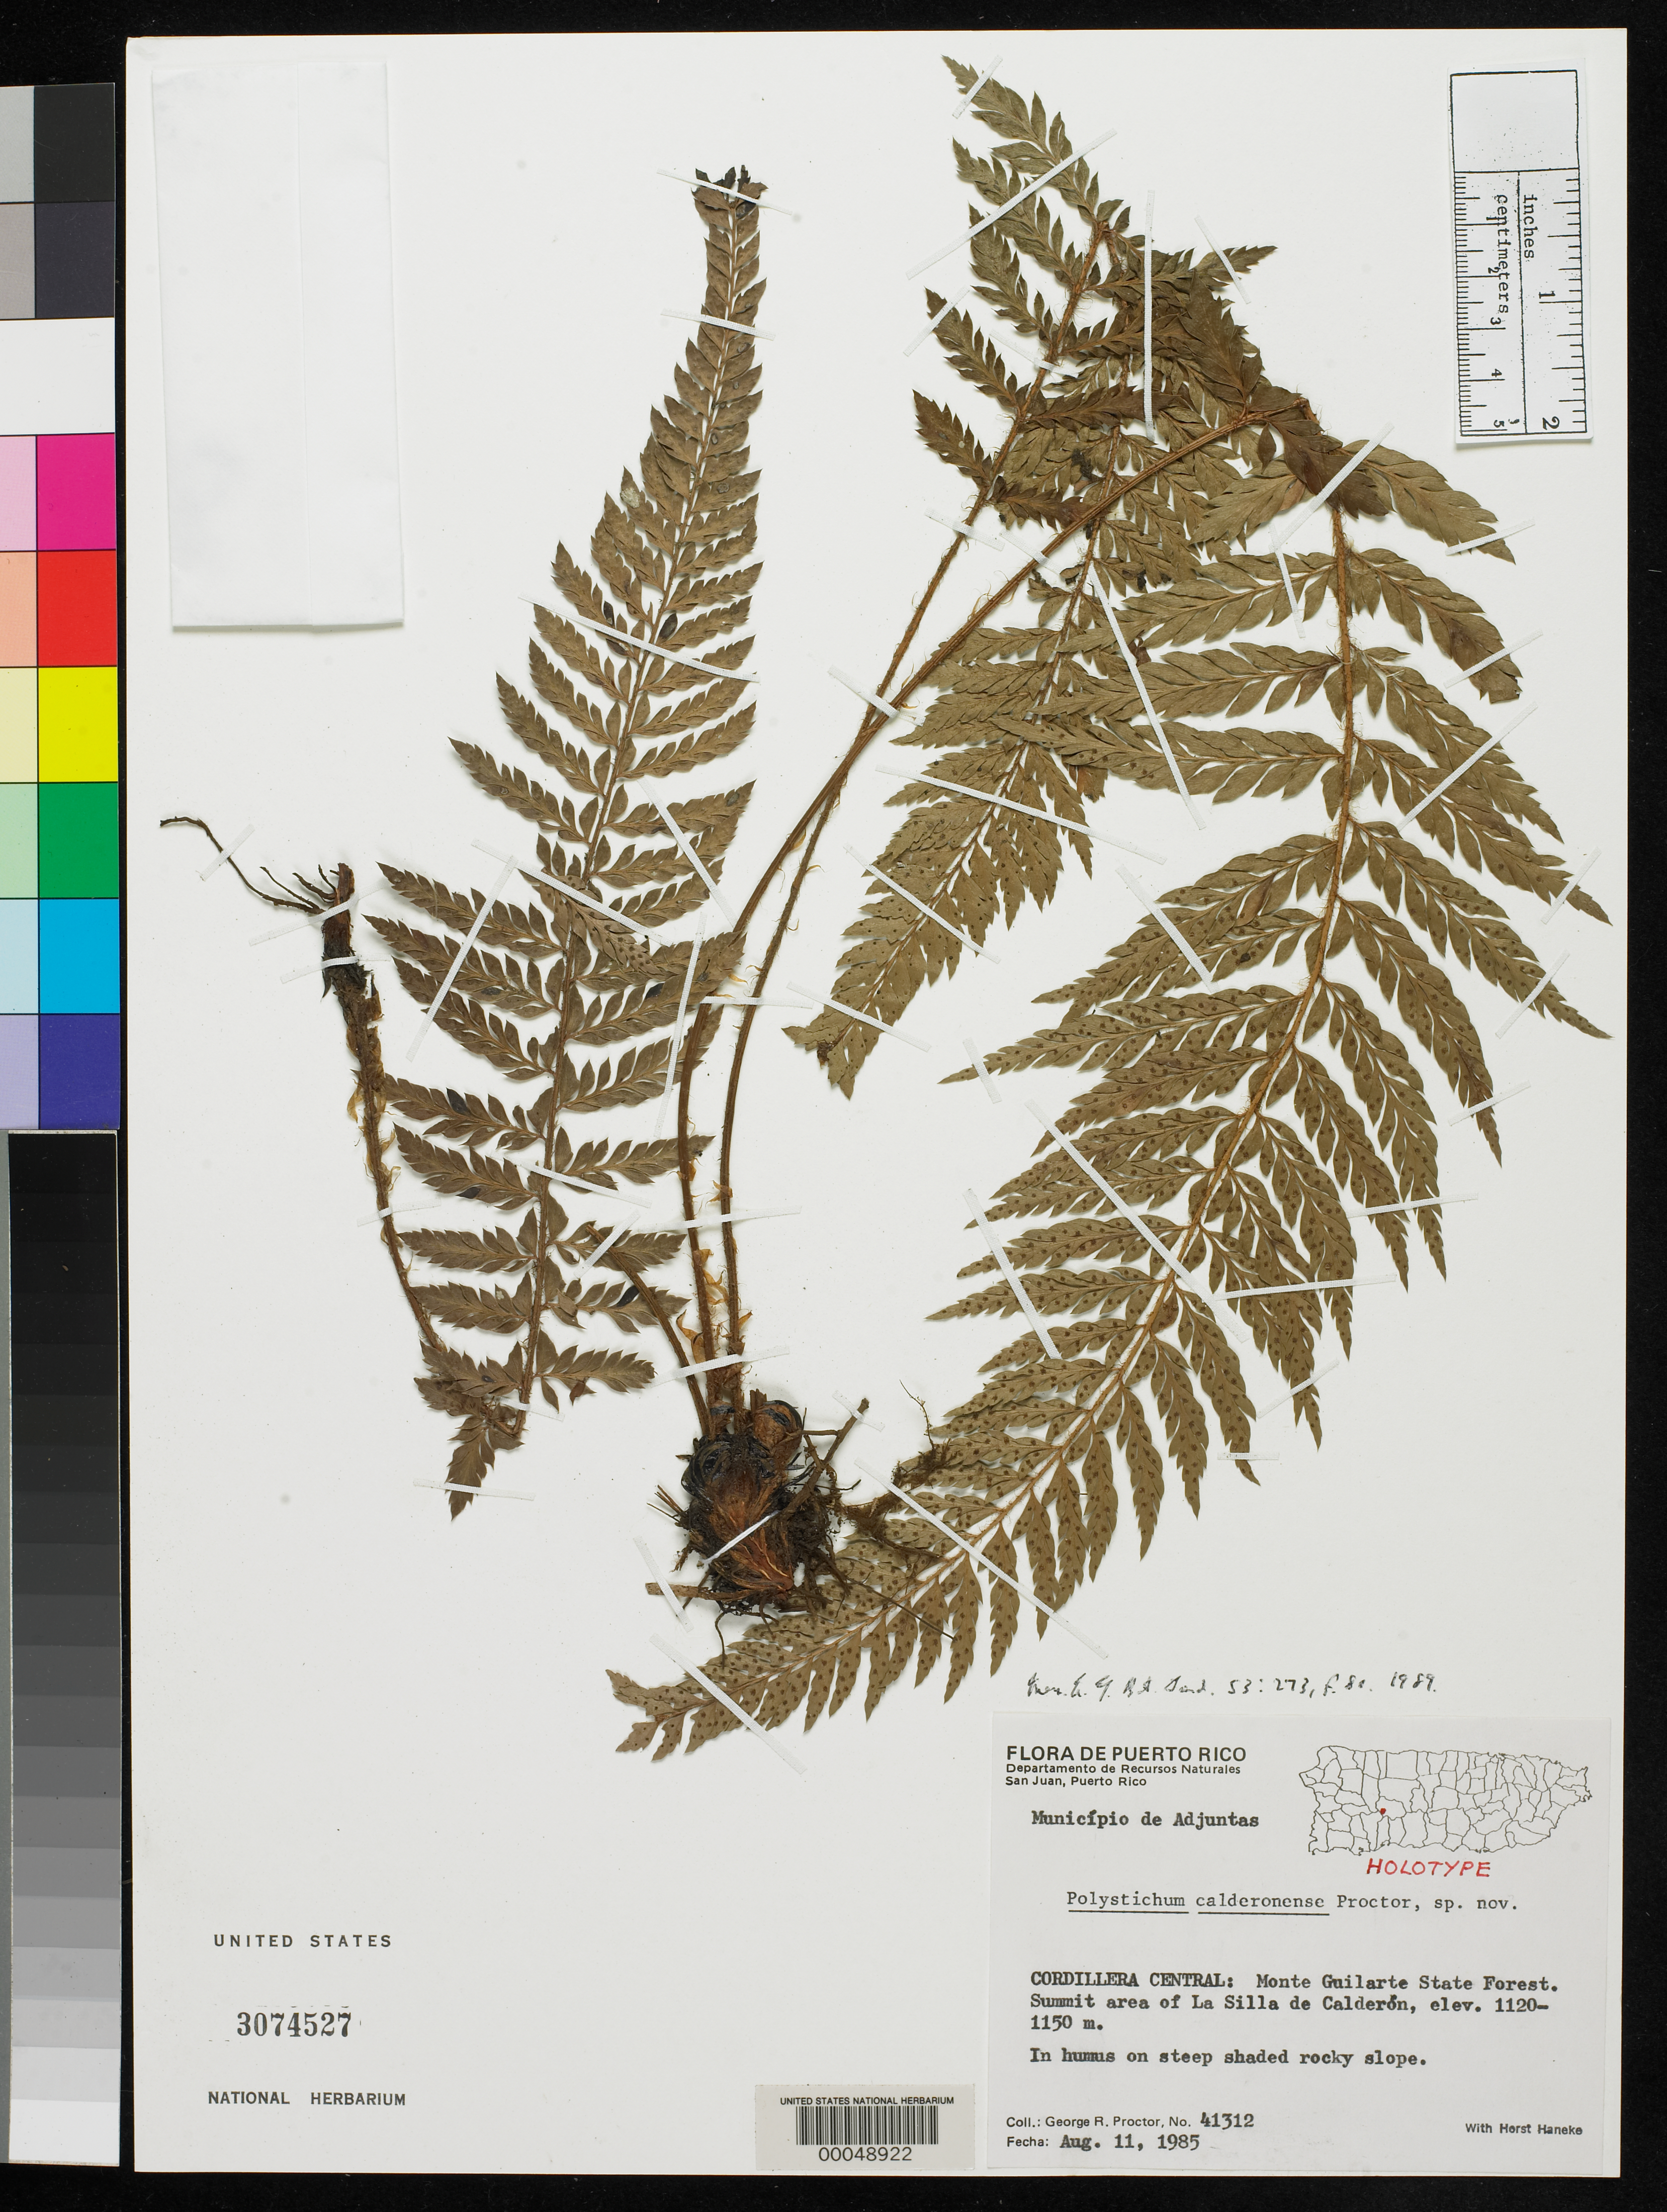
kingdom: Plantae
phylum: Tracheophyta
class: Polypodiopsida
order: Polypodiales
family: Dryopteridaceae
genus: Polystichum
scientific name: Polystichum calderonense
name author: Proctor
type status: Holotype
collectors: G. R. Proctor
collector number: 41312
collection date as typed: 11 Aug 1985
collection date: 1985-08-11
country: Puerto Rico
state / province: Adjuntas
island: Greater Antilles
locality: Cordillera central, Monte Guilarte State Forest, summit area of La Silla de Calderon.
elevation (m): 1120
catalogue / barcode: US 3074527